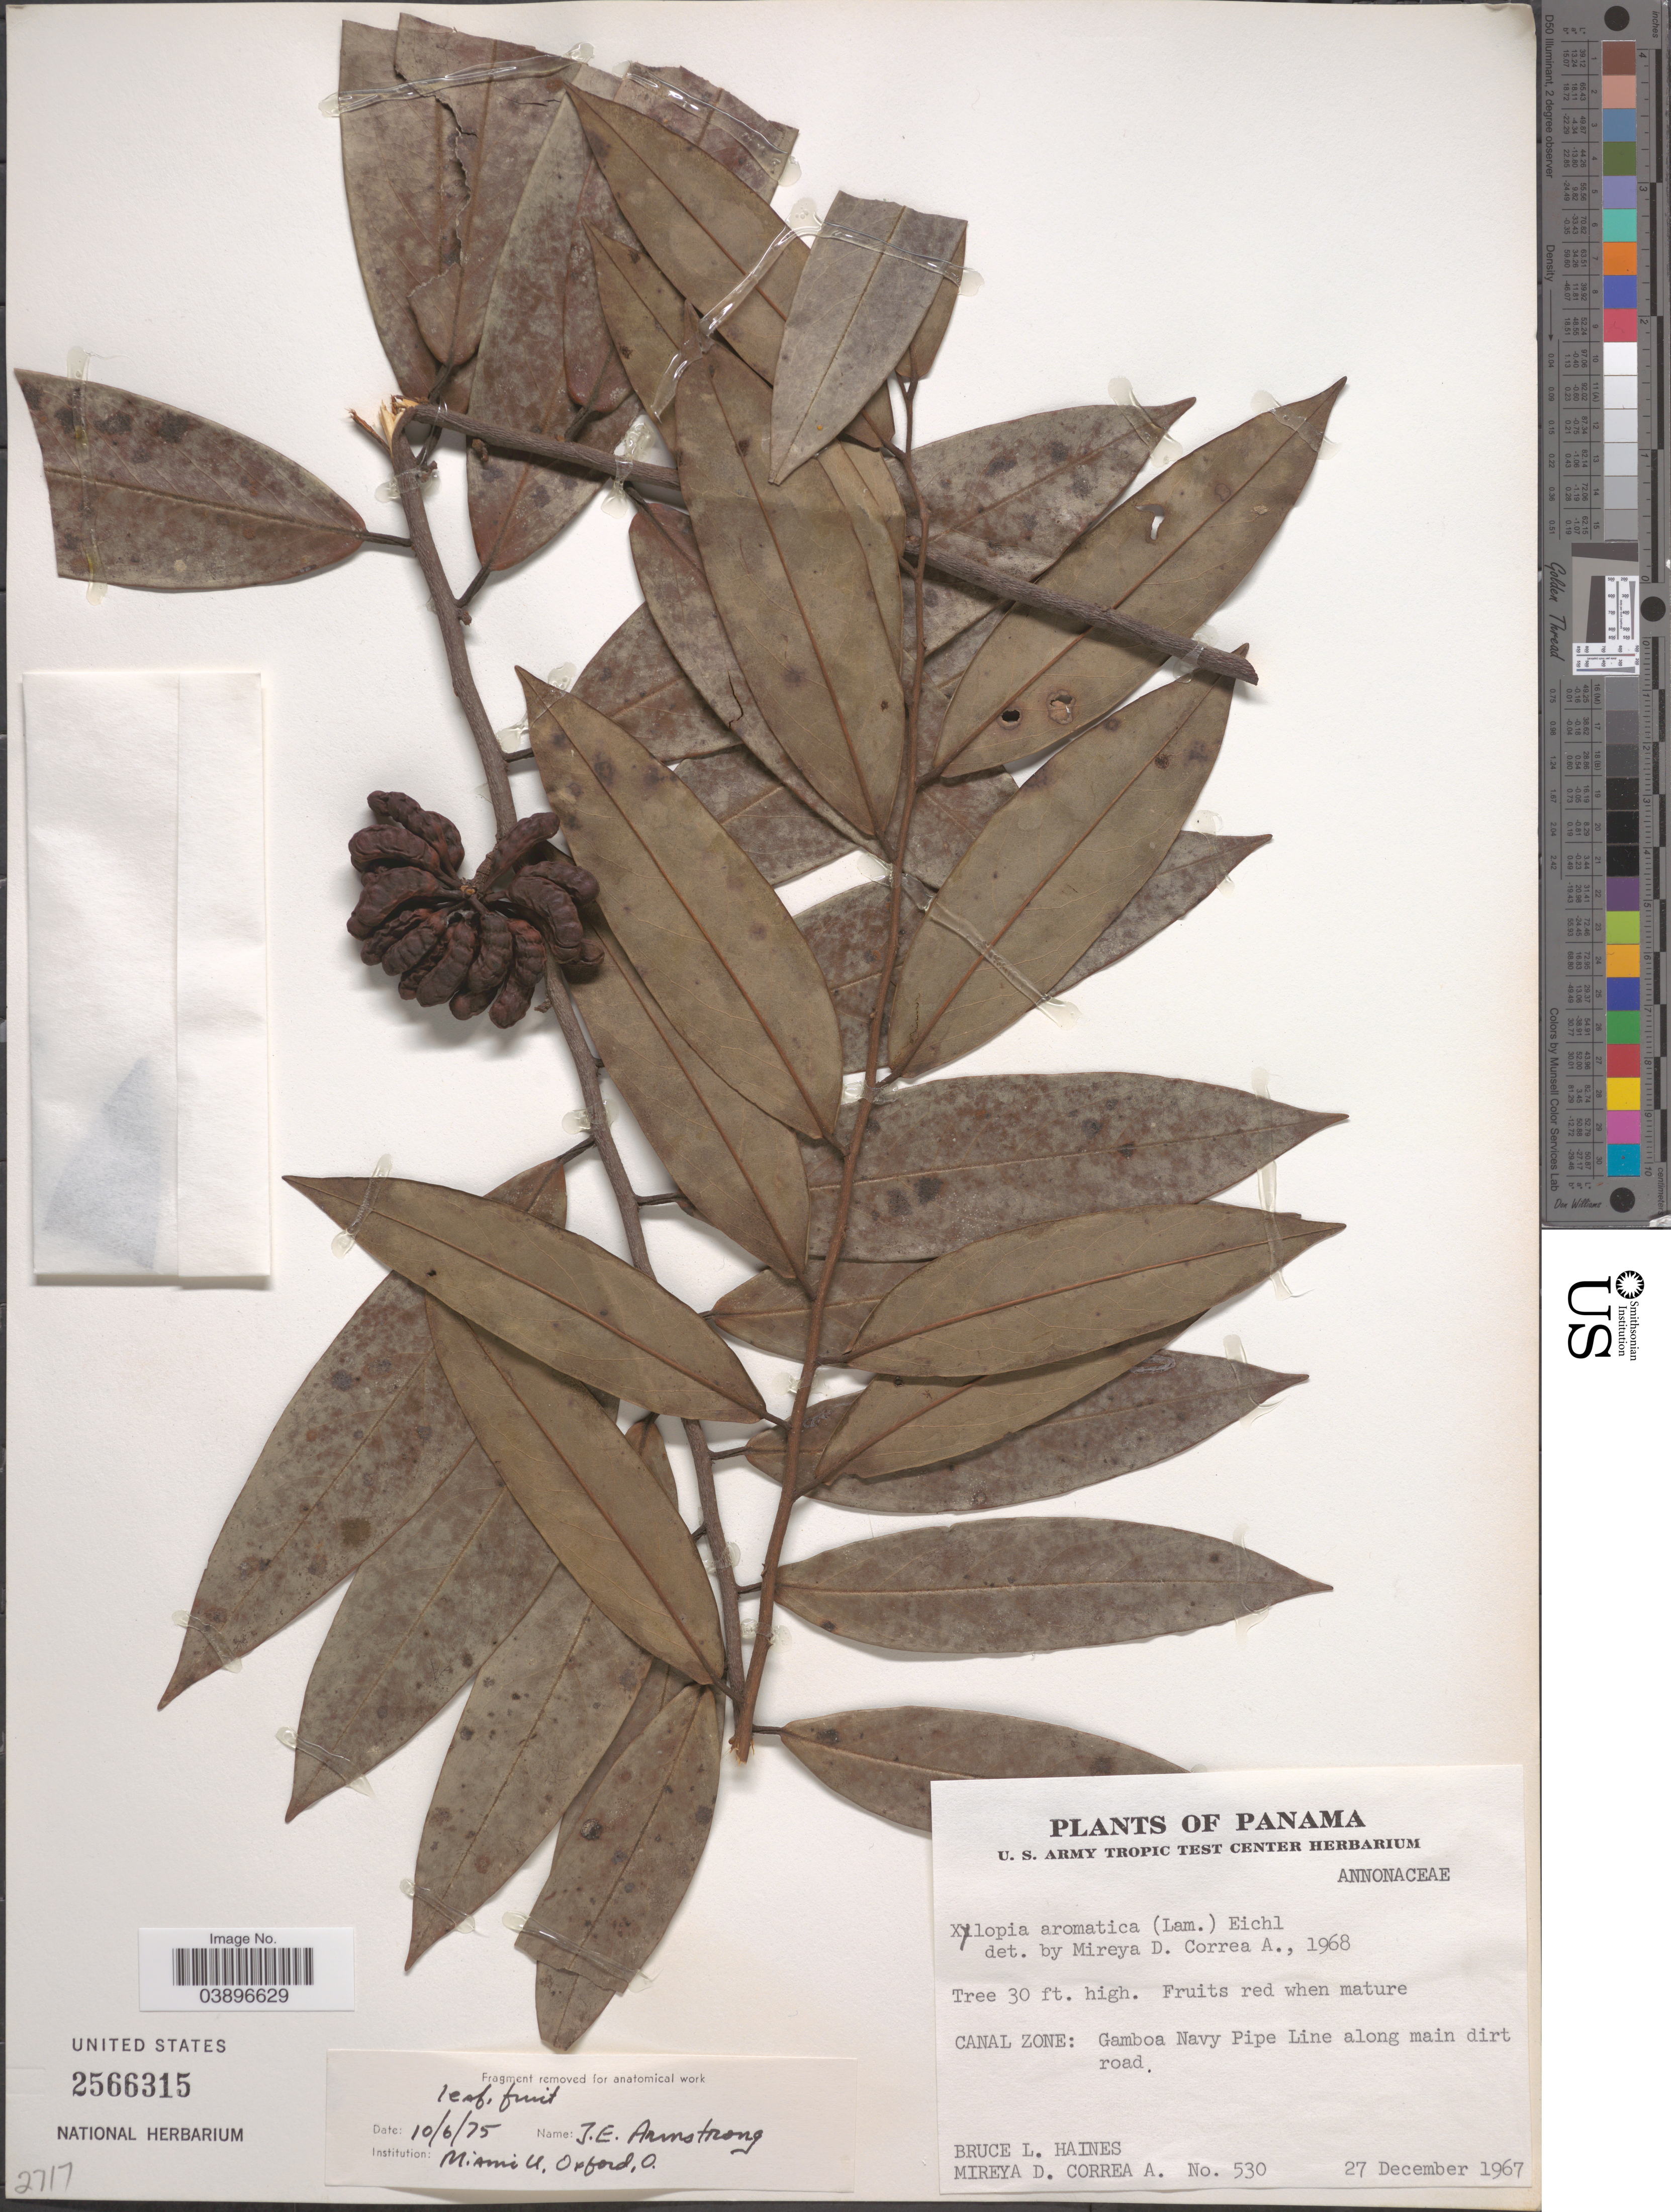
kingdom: Plantae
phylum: Tracheophyta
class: Magnoliopsida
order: Magnoliales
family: Annonaceae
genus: Xylopia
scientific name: Xylopia aromatica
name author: (Lam.) Mart.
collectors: B. L. Haines & M. D. Corrêa-A.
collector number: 530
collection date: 1967-12-27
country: Panama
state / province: Colón / Panamá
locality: Canal Zone: Gamboa Navy Pipe Line along main dirt road.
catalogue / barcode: US 2566315